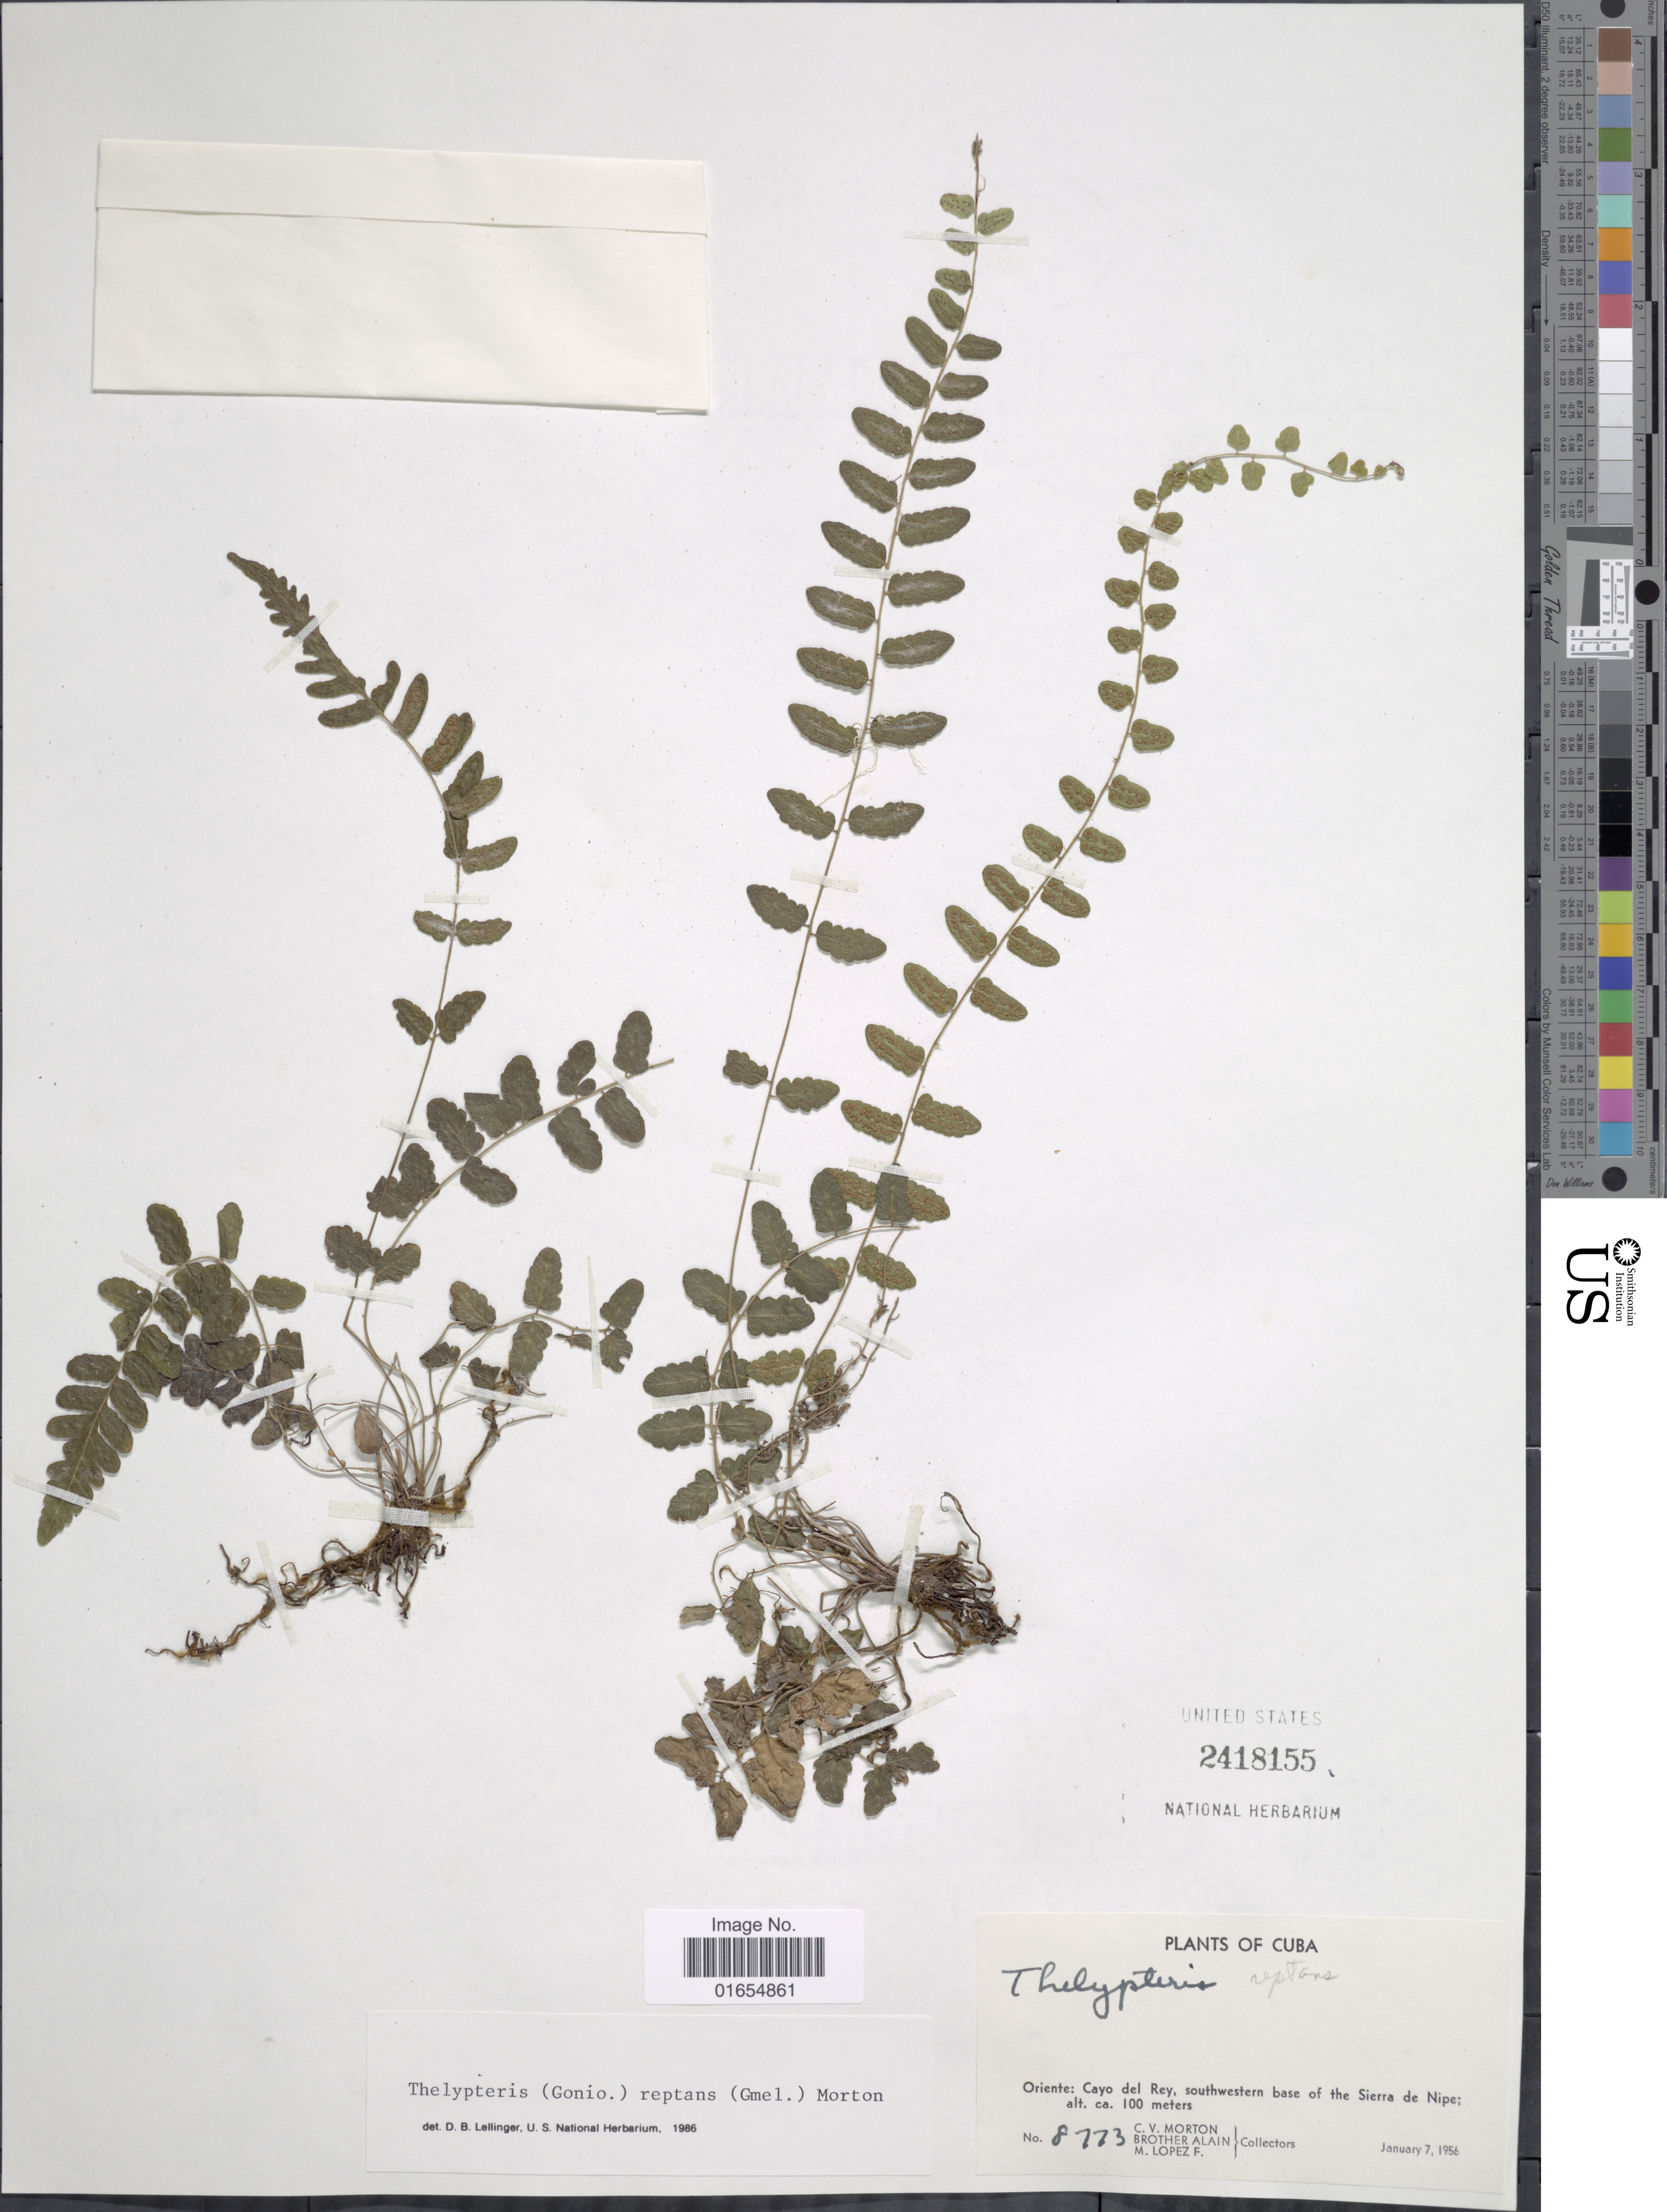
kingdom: Plantae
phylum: Tracheophyta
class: Polypodiopsida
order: Polypodiales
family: Thelypteridaceae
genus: Goniopteris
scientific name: Goniopteris reptans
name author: (J.F. Gmel.) C. Presl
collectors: C. V. Morton, Bro. Alain - DO NOT USE & M. López Figueiras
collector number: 8773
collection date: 1956-01-07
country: Cuba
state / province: Oriente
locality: Cayo del Rey, southwestern base of the Sierra de Nipe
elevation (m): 100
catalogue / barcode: US 2418155